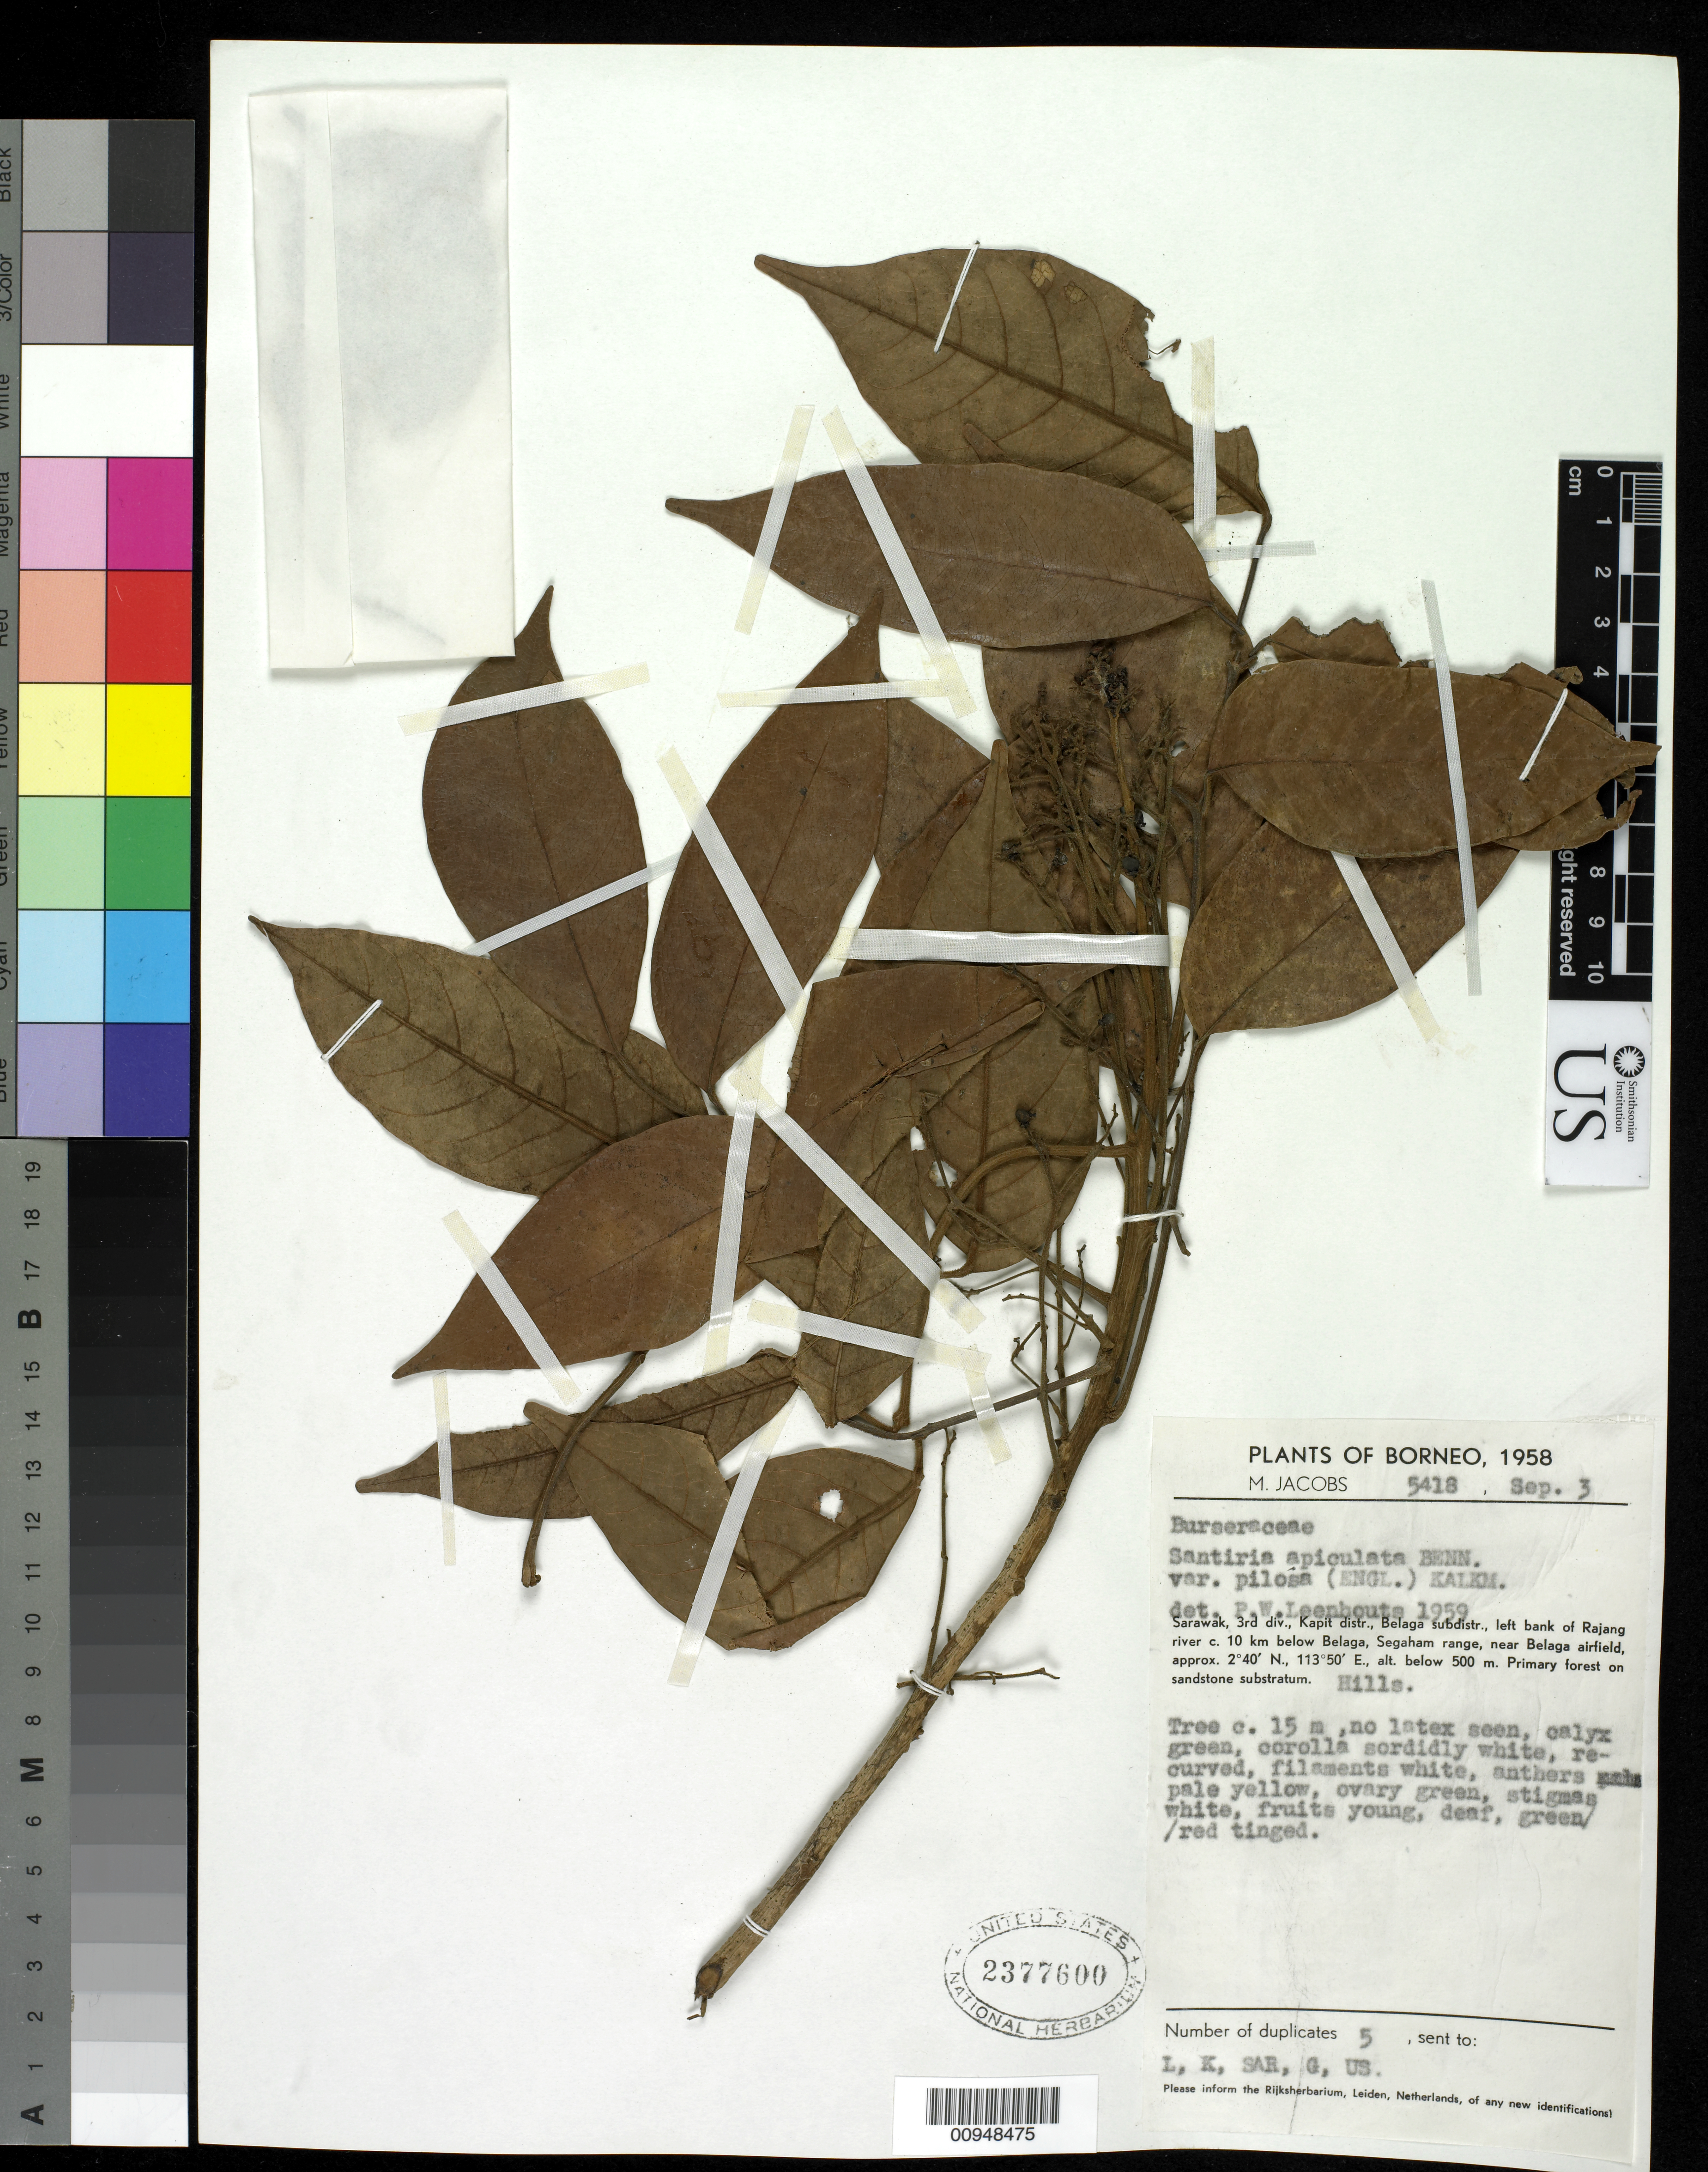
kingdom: Plantae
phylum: Tracheophyta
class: Magnoliopsida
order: Sapindales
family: Burseraceae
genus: Santiria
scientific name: Santiria apiculata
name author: A.W. Benn.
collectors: M. R. Jacobs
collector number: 5418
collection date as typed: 03 Sep 1958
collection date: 1958-09-03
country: Malaysia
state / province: Sarawak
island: Borneo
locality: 3rd div., Kapit dist., Belaga subdist., left bank of Rajang river c. 10 km below Belaga, Segaham range, near Belaga airfield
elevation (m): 500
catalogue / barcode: US 2377600